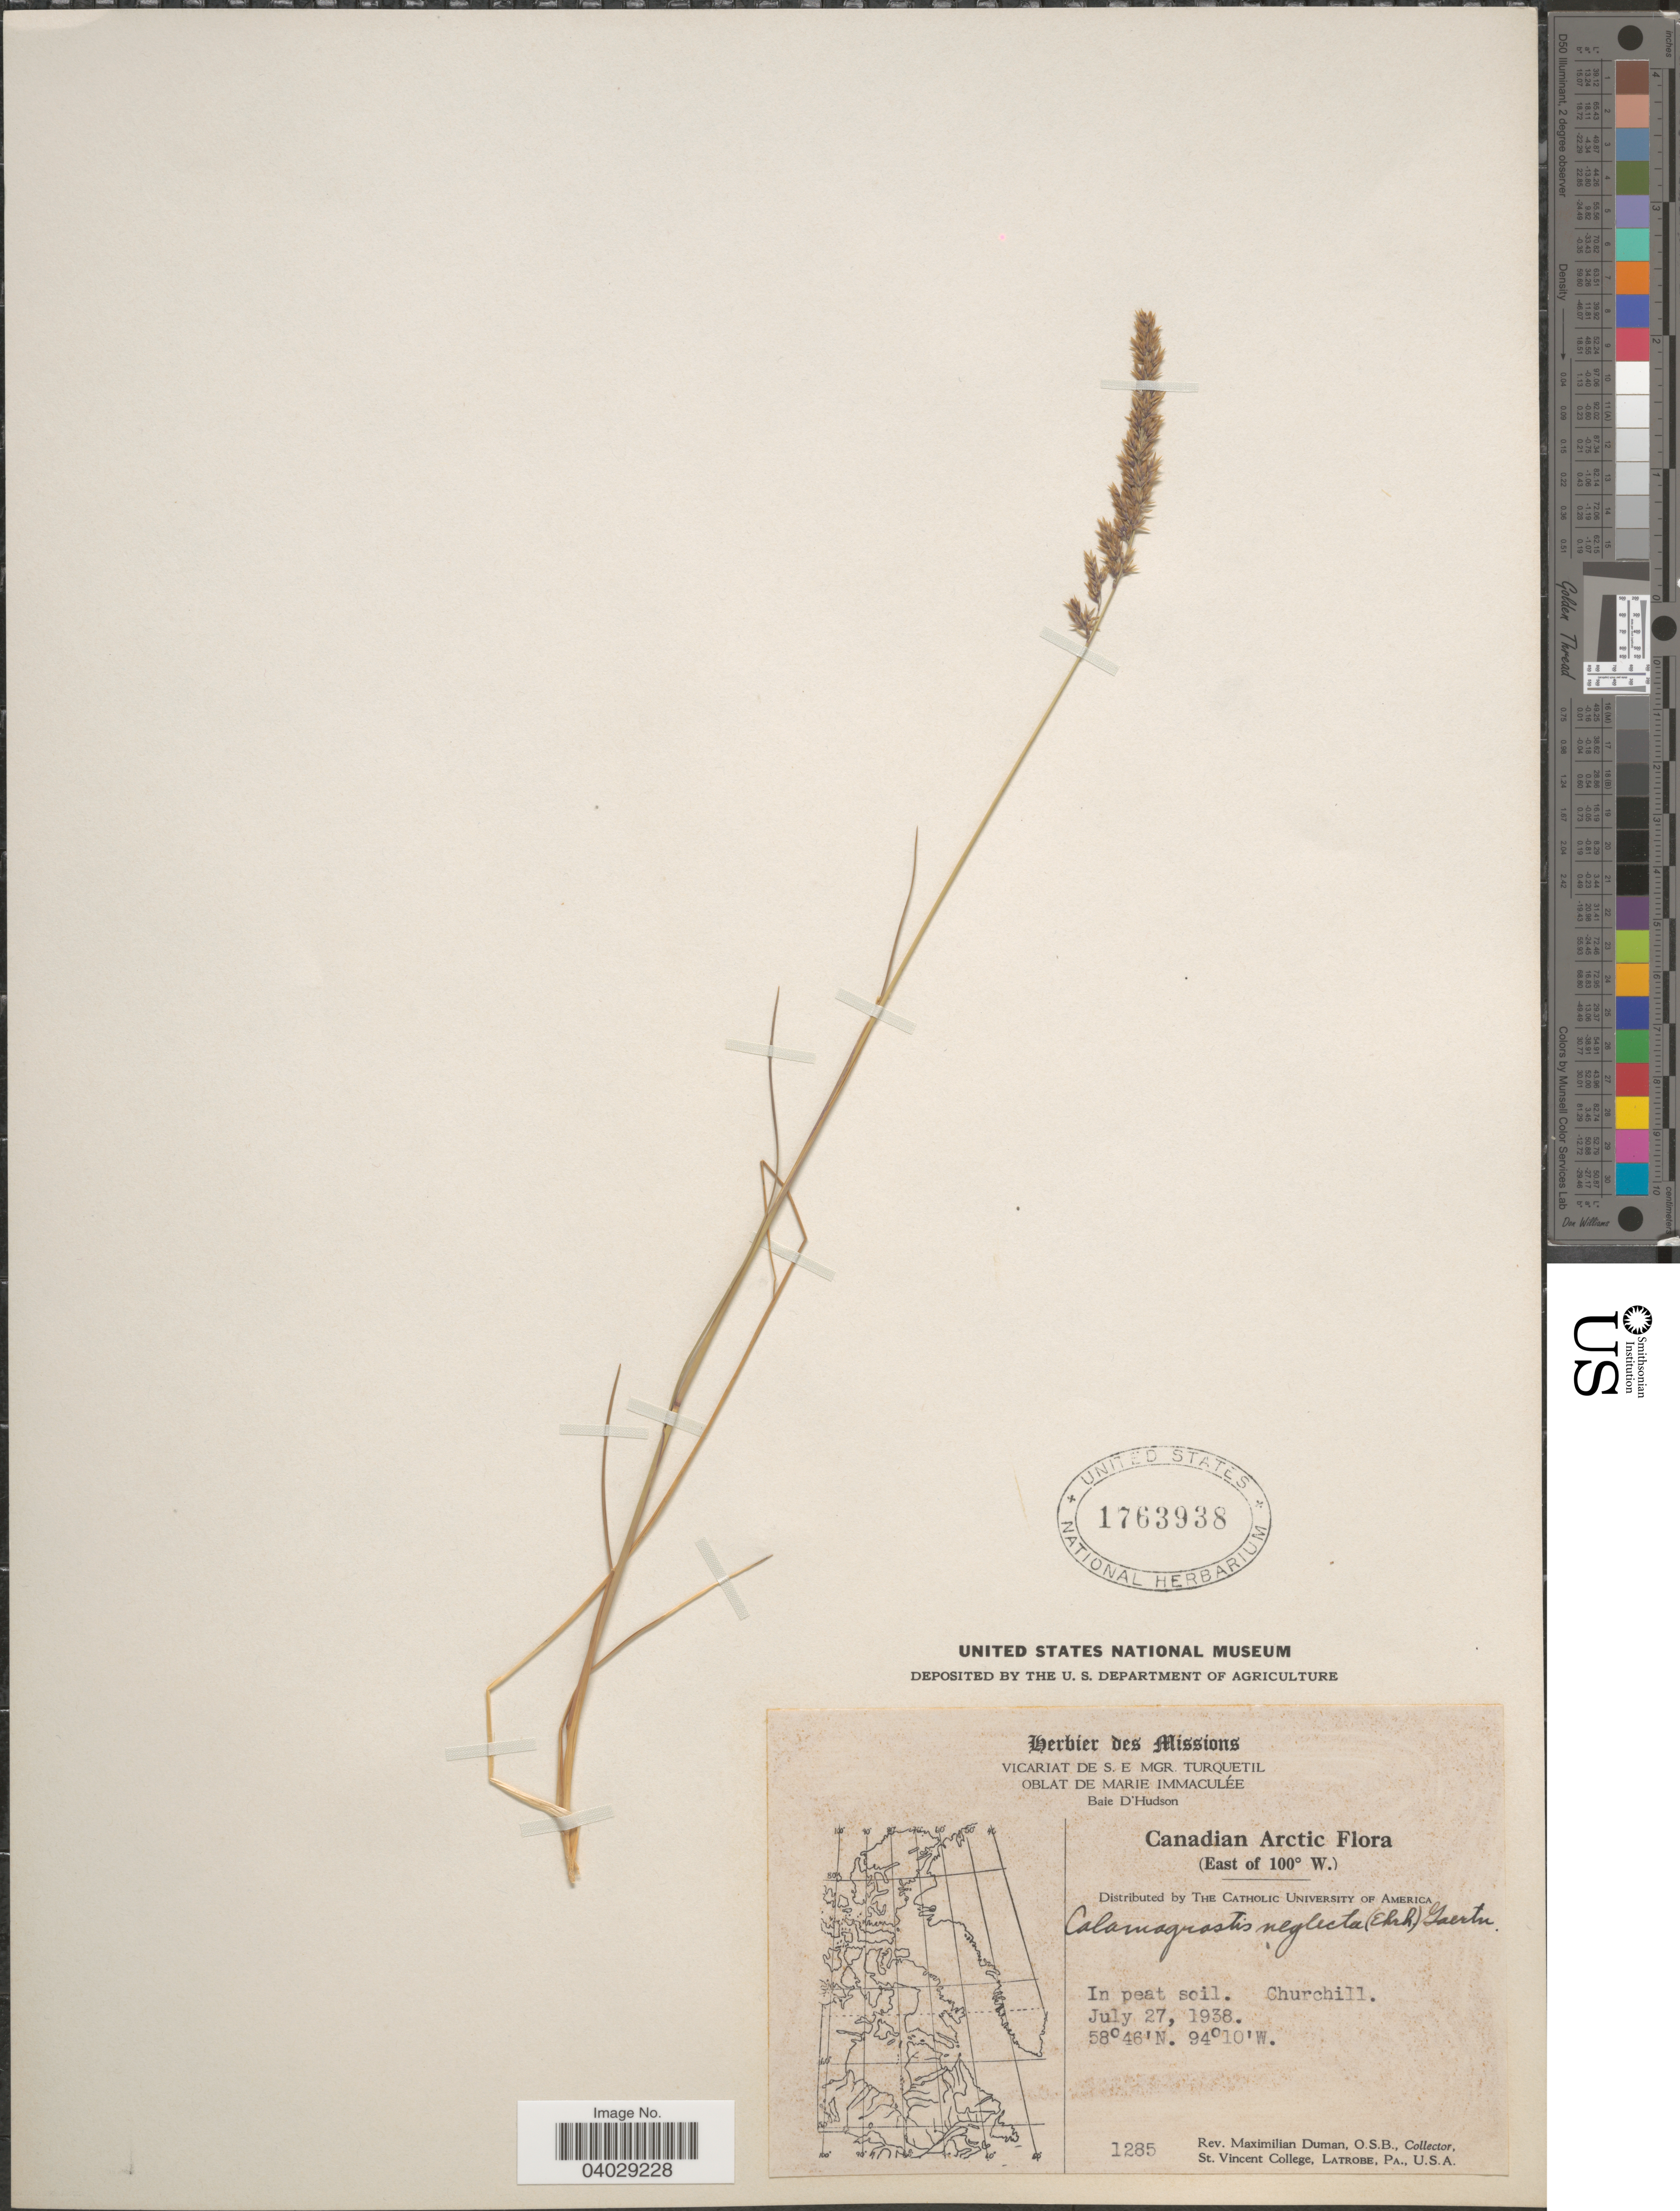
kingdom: Plantae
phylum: Tracheophyta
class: Liliopsida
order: Poales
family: Poaceae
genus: Calamagrostis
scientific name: Calamagrostis neglecta (Ehrh.) Gaertner et al.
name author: (Ehrhart) G. Gaertn. et al.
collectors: M. Duman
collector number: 1285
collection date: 1938-07-27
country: Canada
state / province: Manitoba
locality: Canadian Arctic. (East of 100° W.) Churchill.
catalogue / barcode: US 1763938